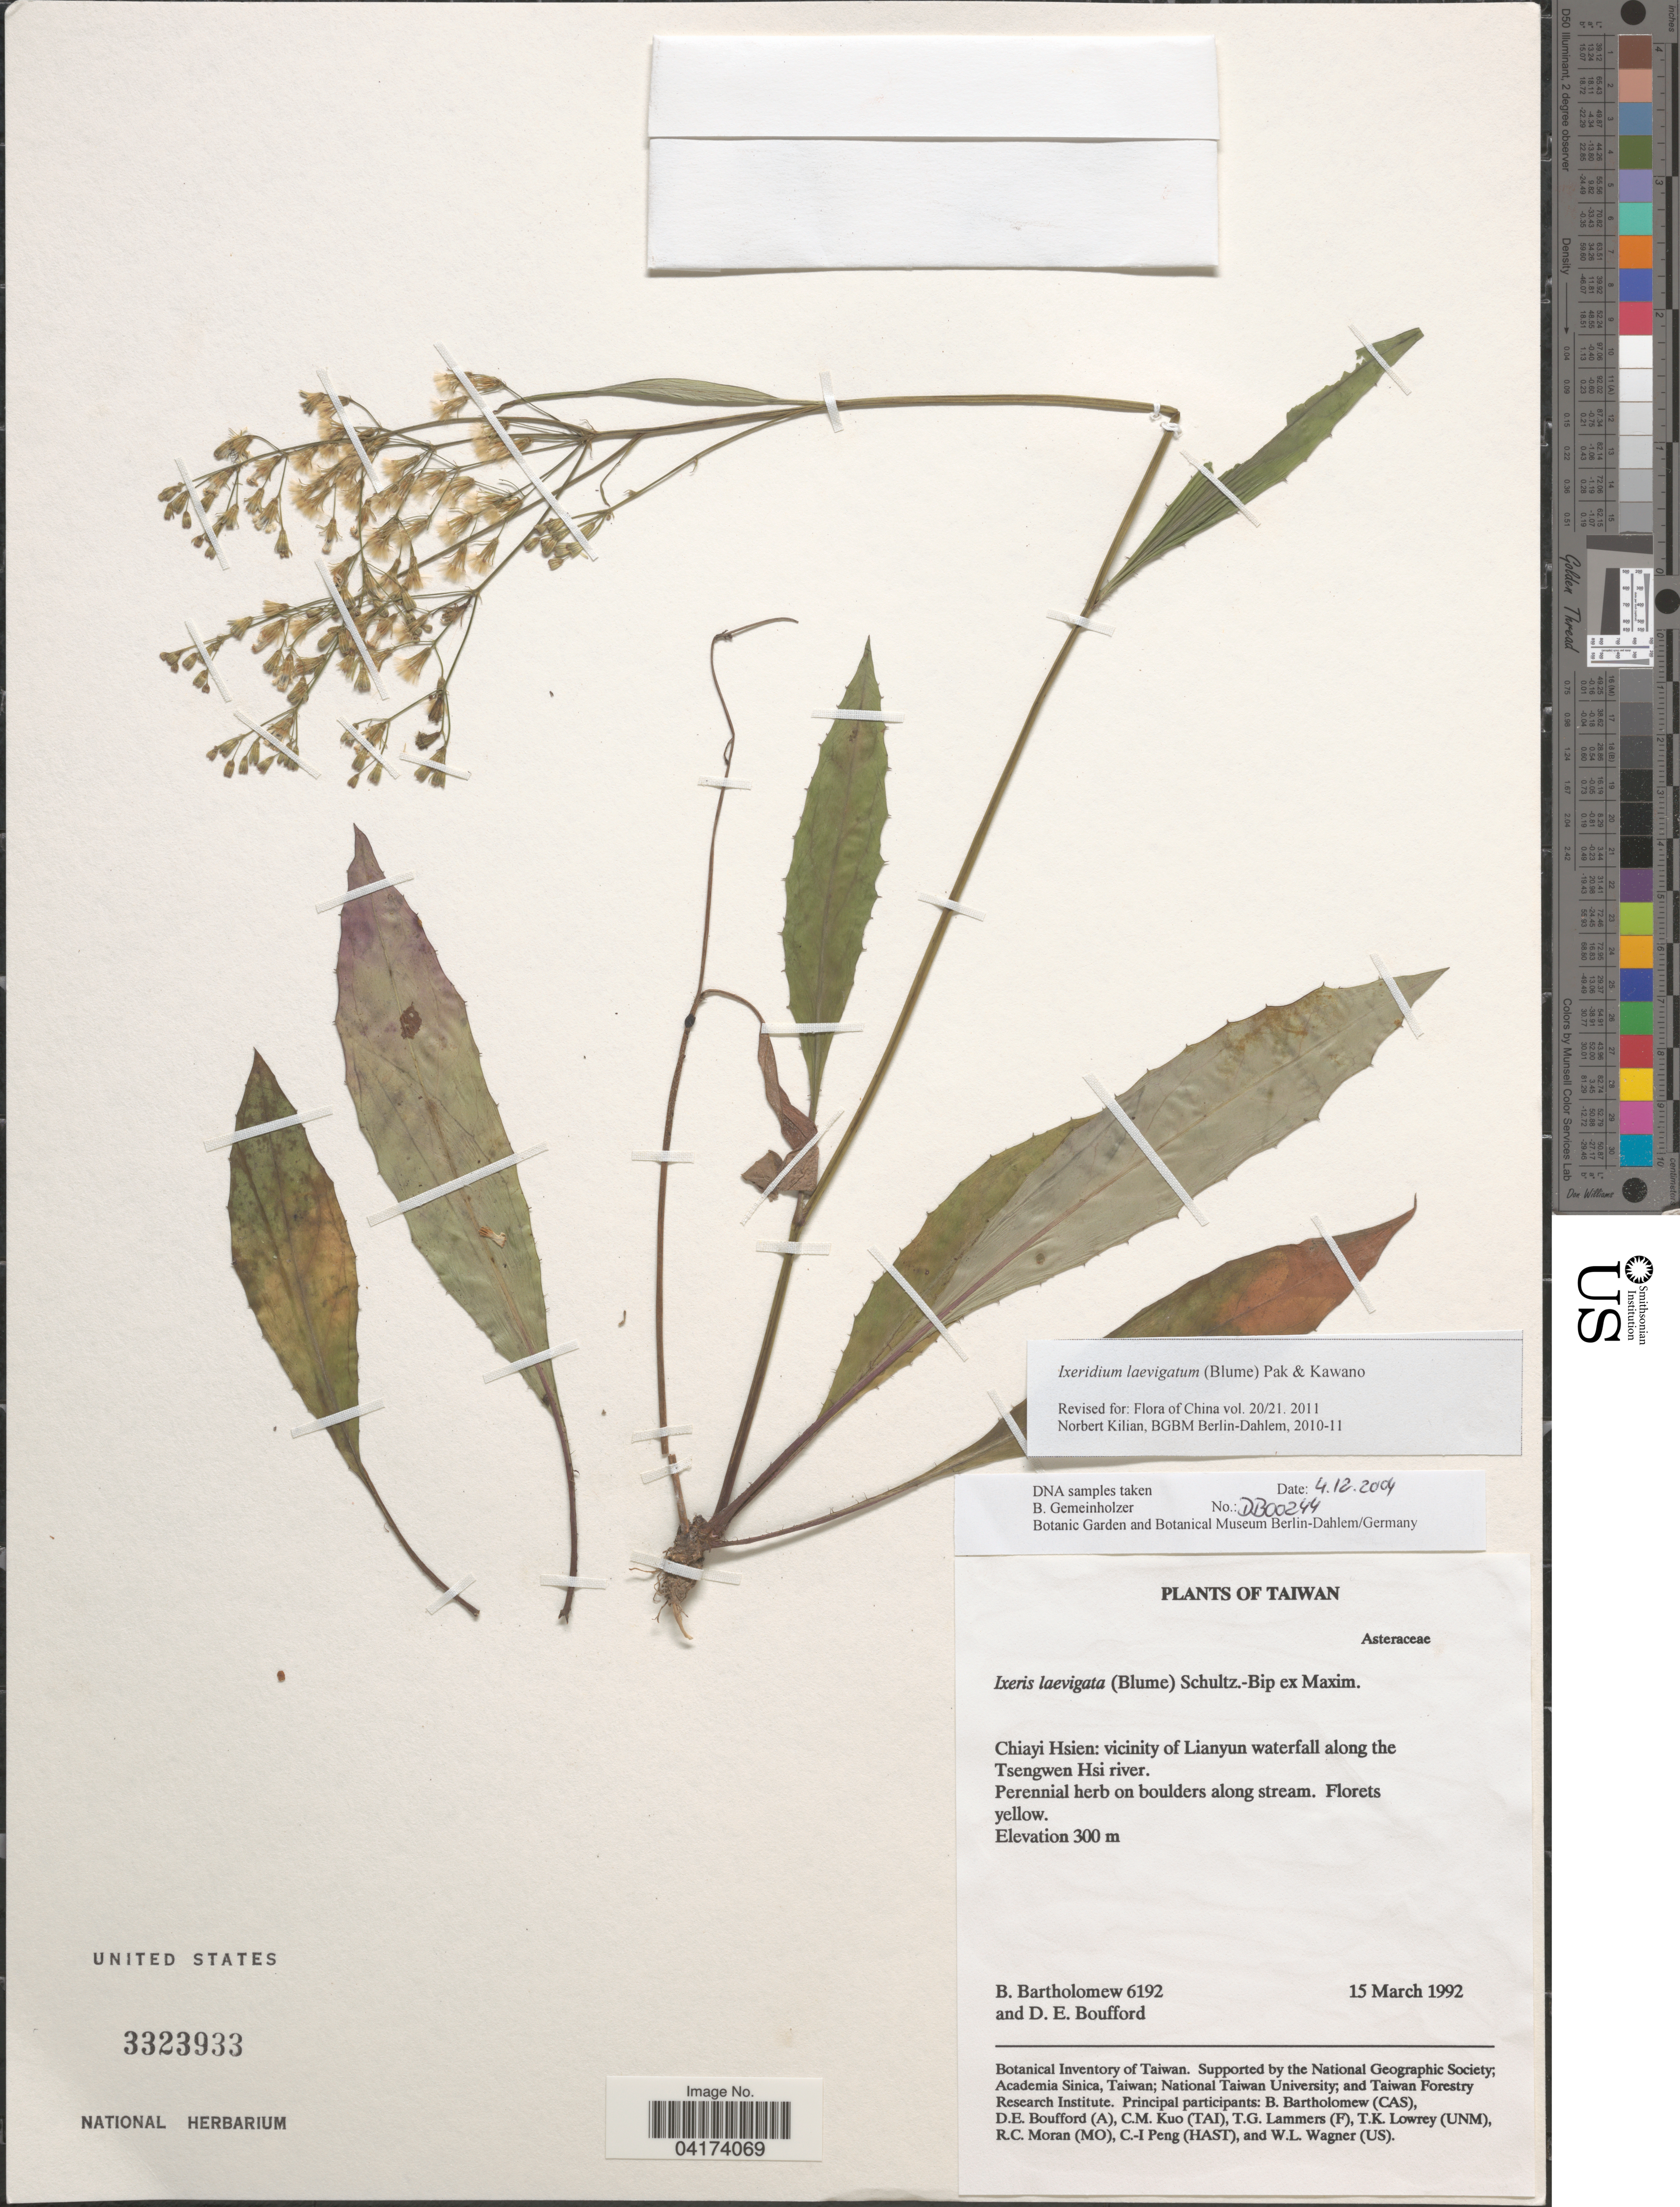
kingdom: Plantae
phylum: Tracheophyta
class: Magnoliopsida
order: Asterales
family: Asteraceae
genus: Ixeridium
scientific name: Ixeridium laevigatum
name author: (Blume) Pak & Kawano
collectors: B. Bartholomew & D. E. Boufford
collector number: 6192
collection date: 1992-03-15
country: Taiwan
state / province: Chiayi City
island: Taiwan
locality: Chiayi Hsien: vicinity of Lianyun waterfall along the Tsengwen Hsi river.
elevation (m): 300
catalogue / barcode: US 3323933